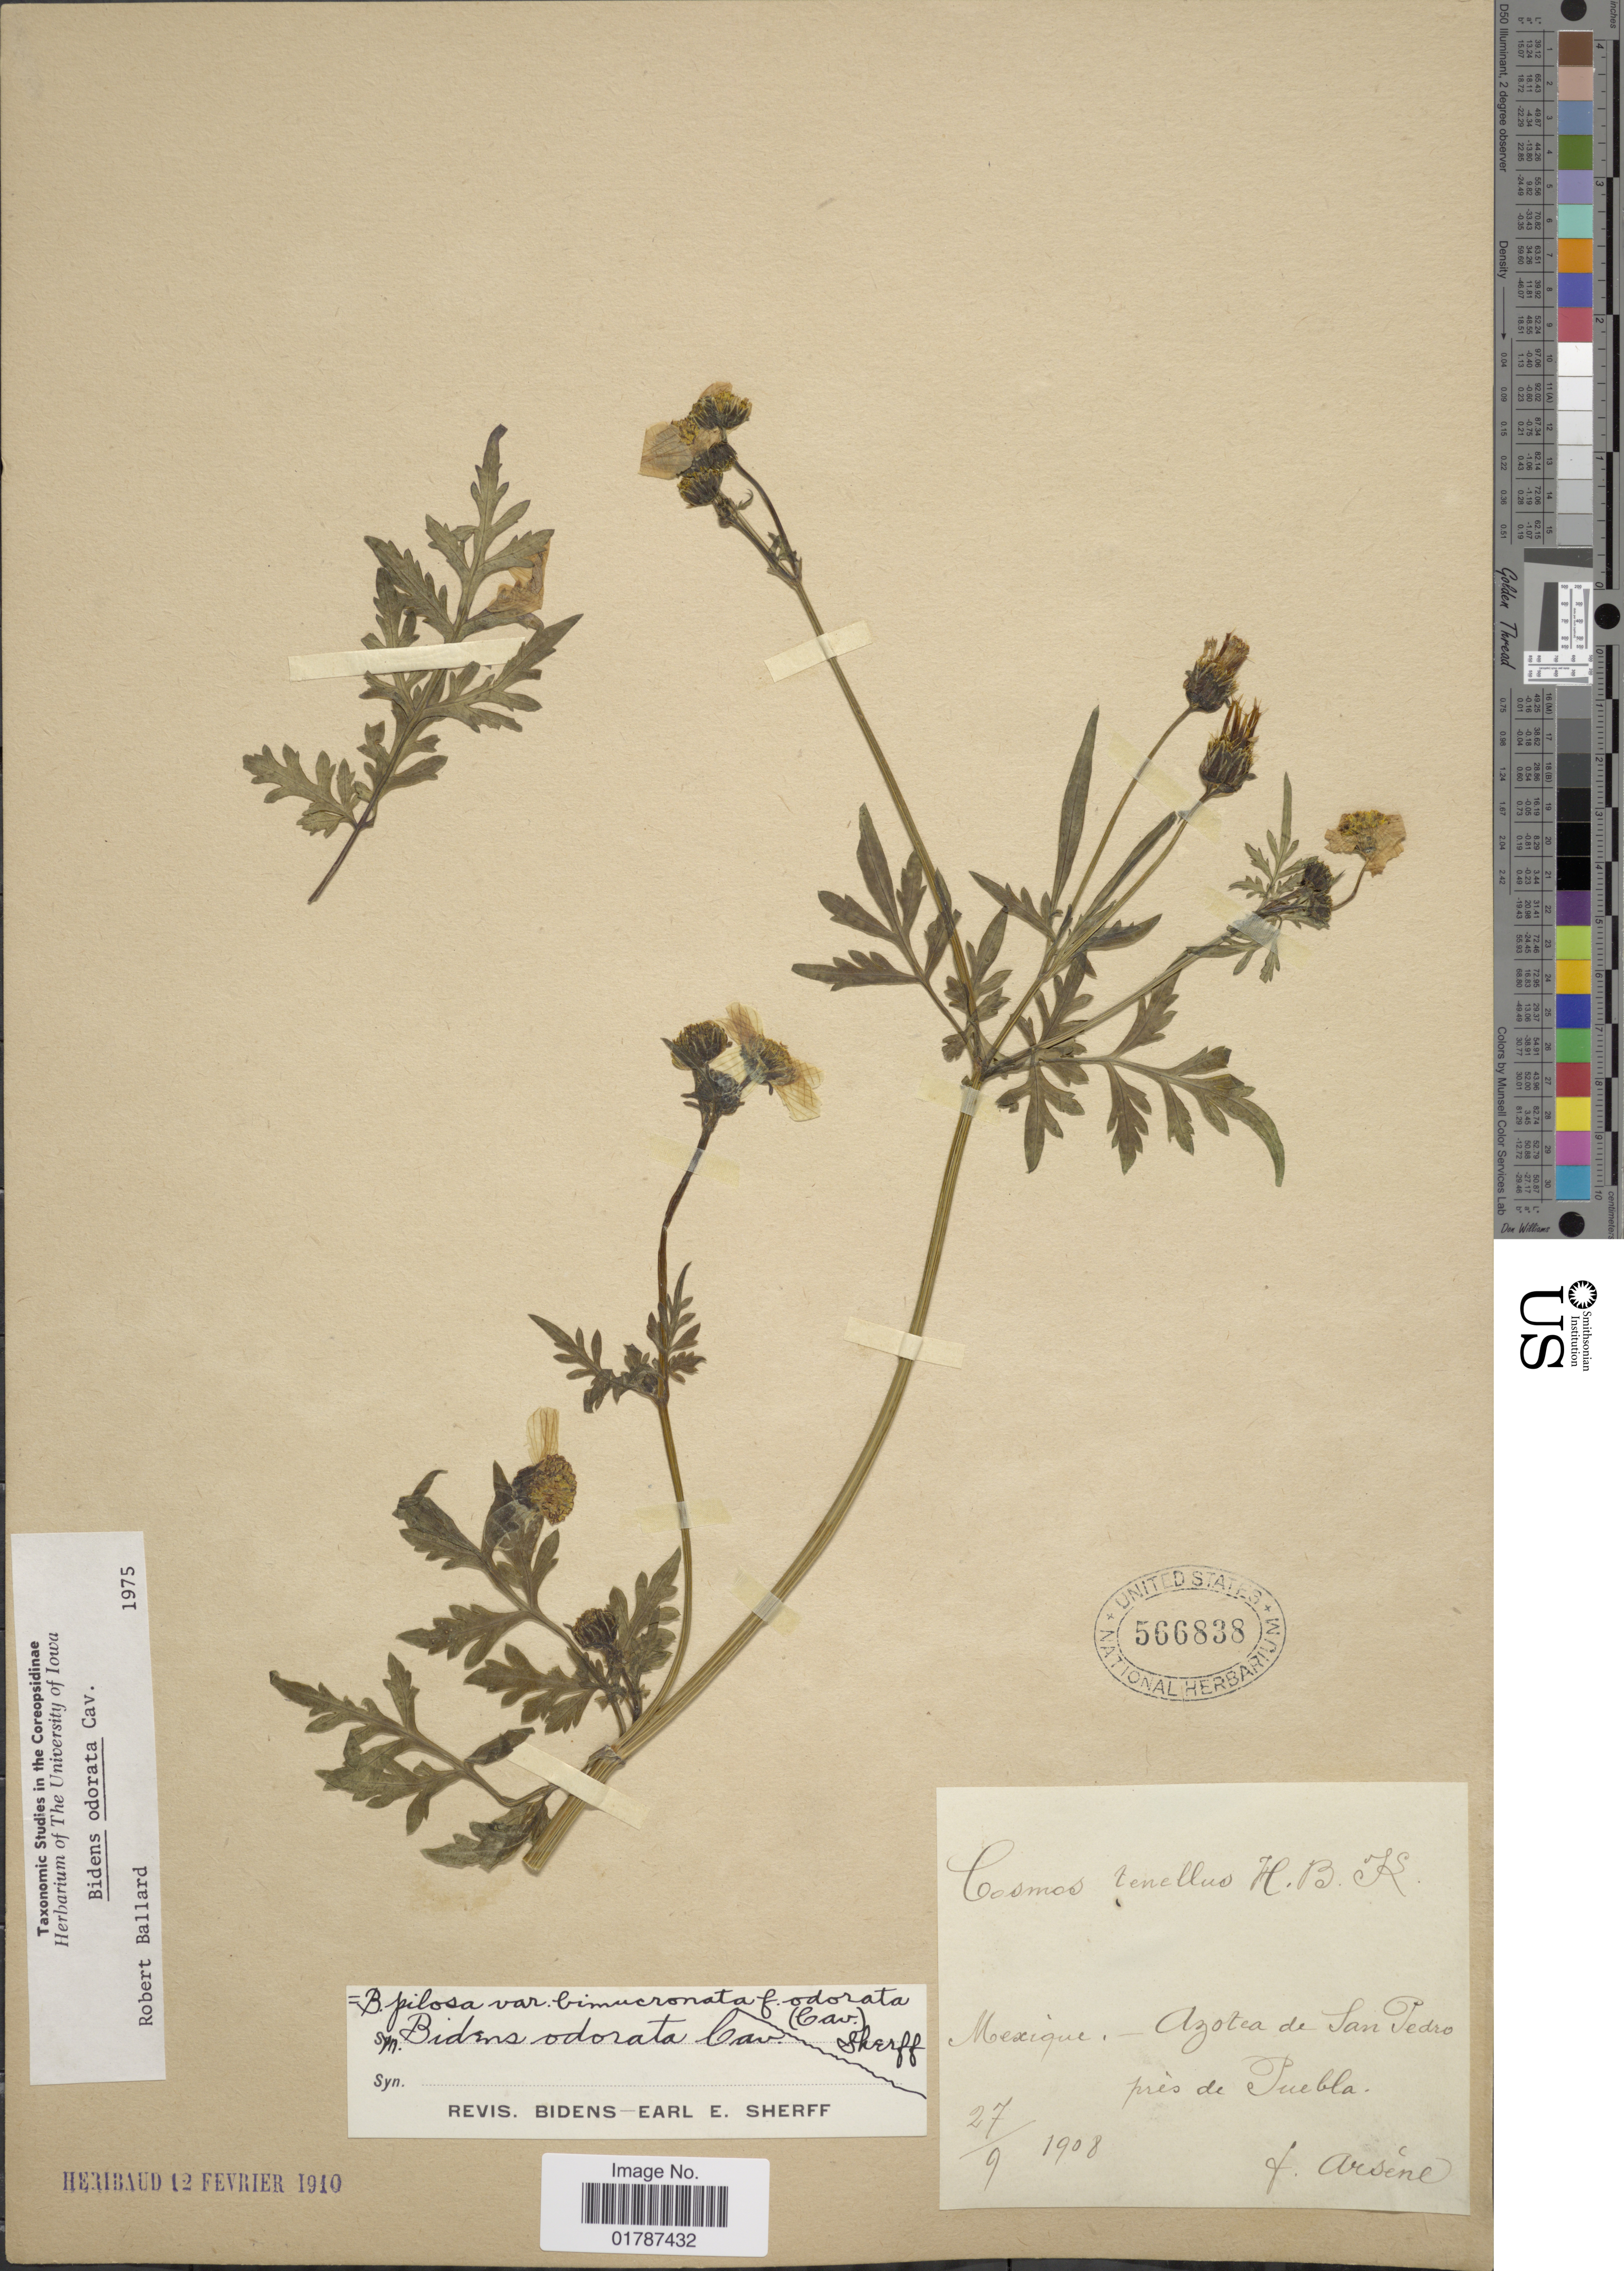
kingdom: Plantae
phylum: Tracheophyta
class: Magnoliopsida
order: Asterales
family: Asteraceae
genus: Bidens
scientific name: Bidens odorata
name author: Cav.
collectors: F. Arsène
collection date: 1908-09-27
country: Mexico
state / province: Puebla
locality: Azotea de San Pedro, pres de Puebla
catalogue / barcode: US 566838